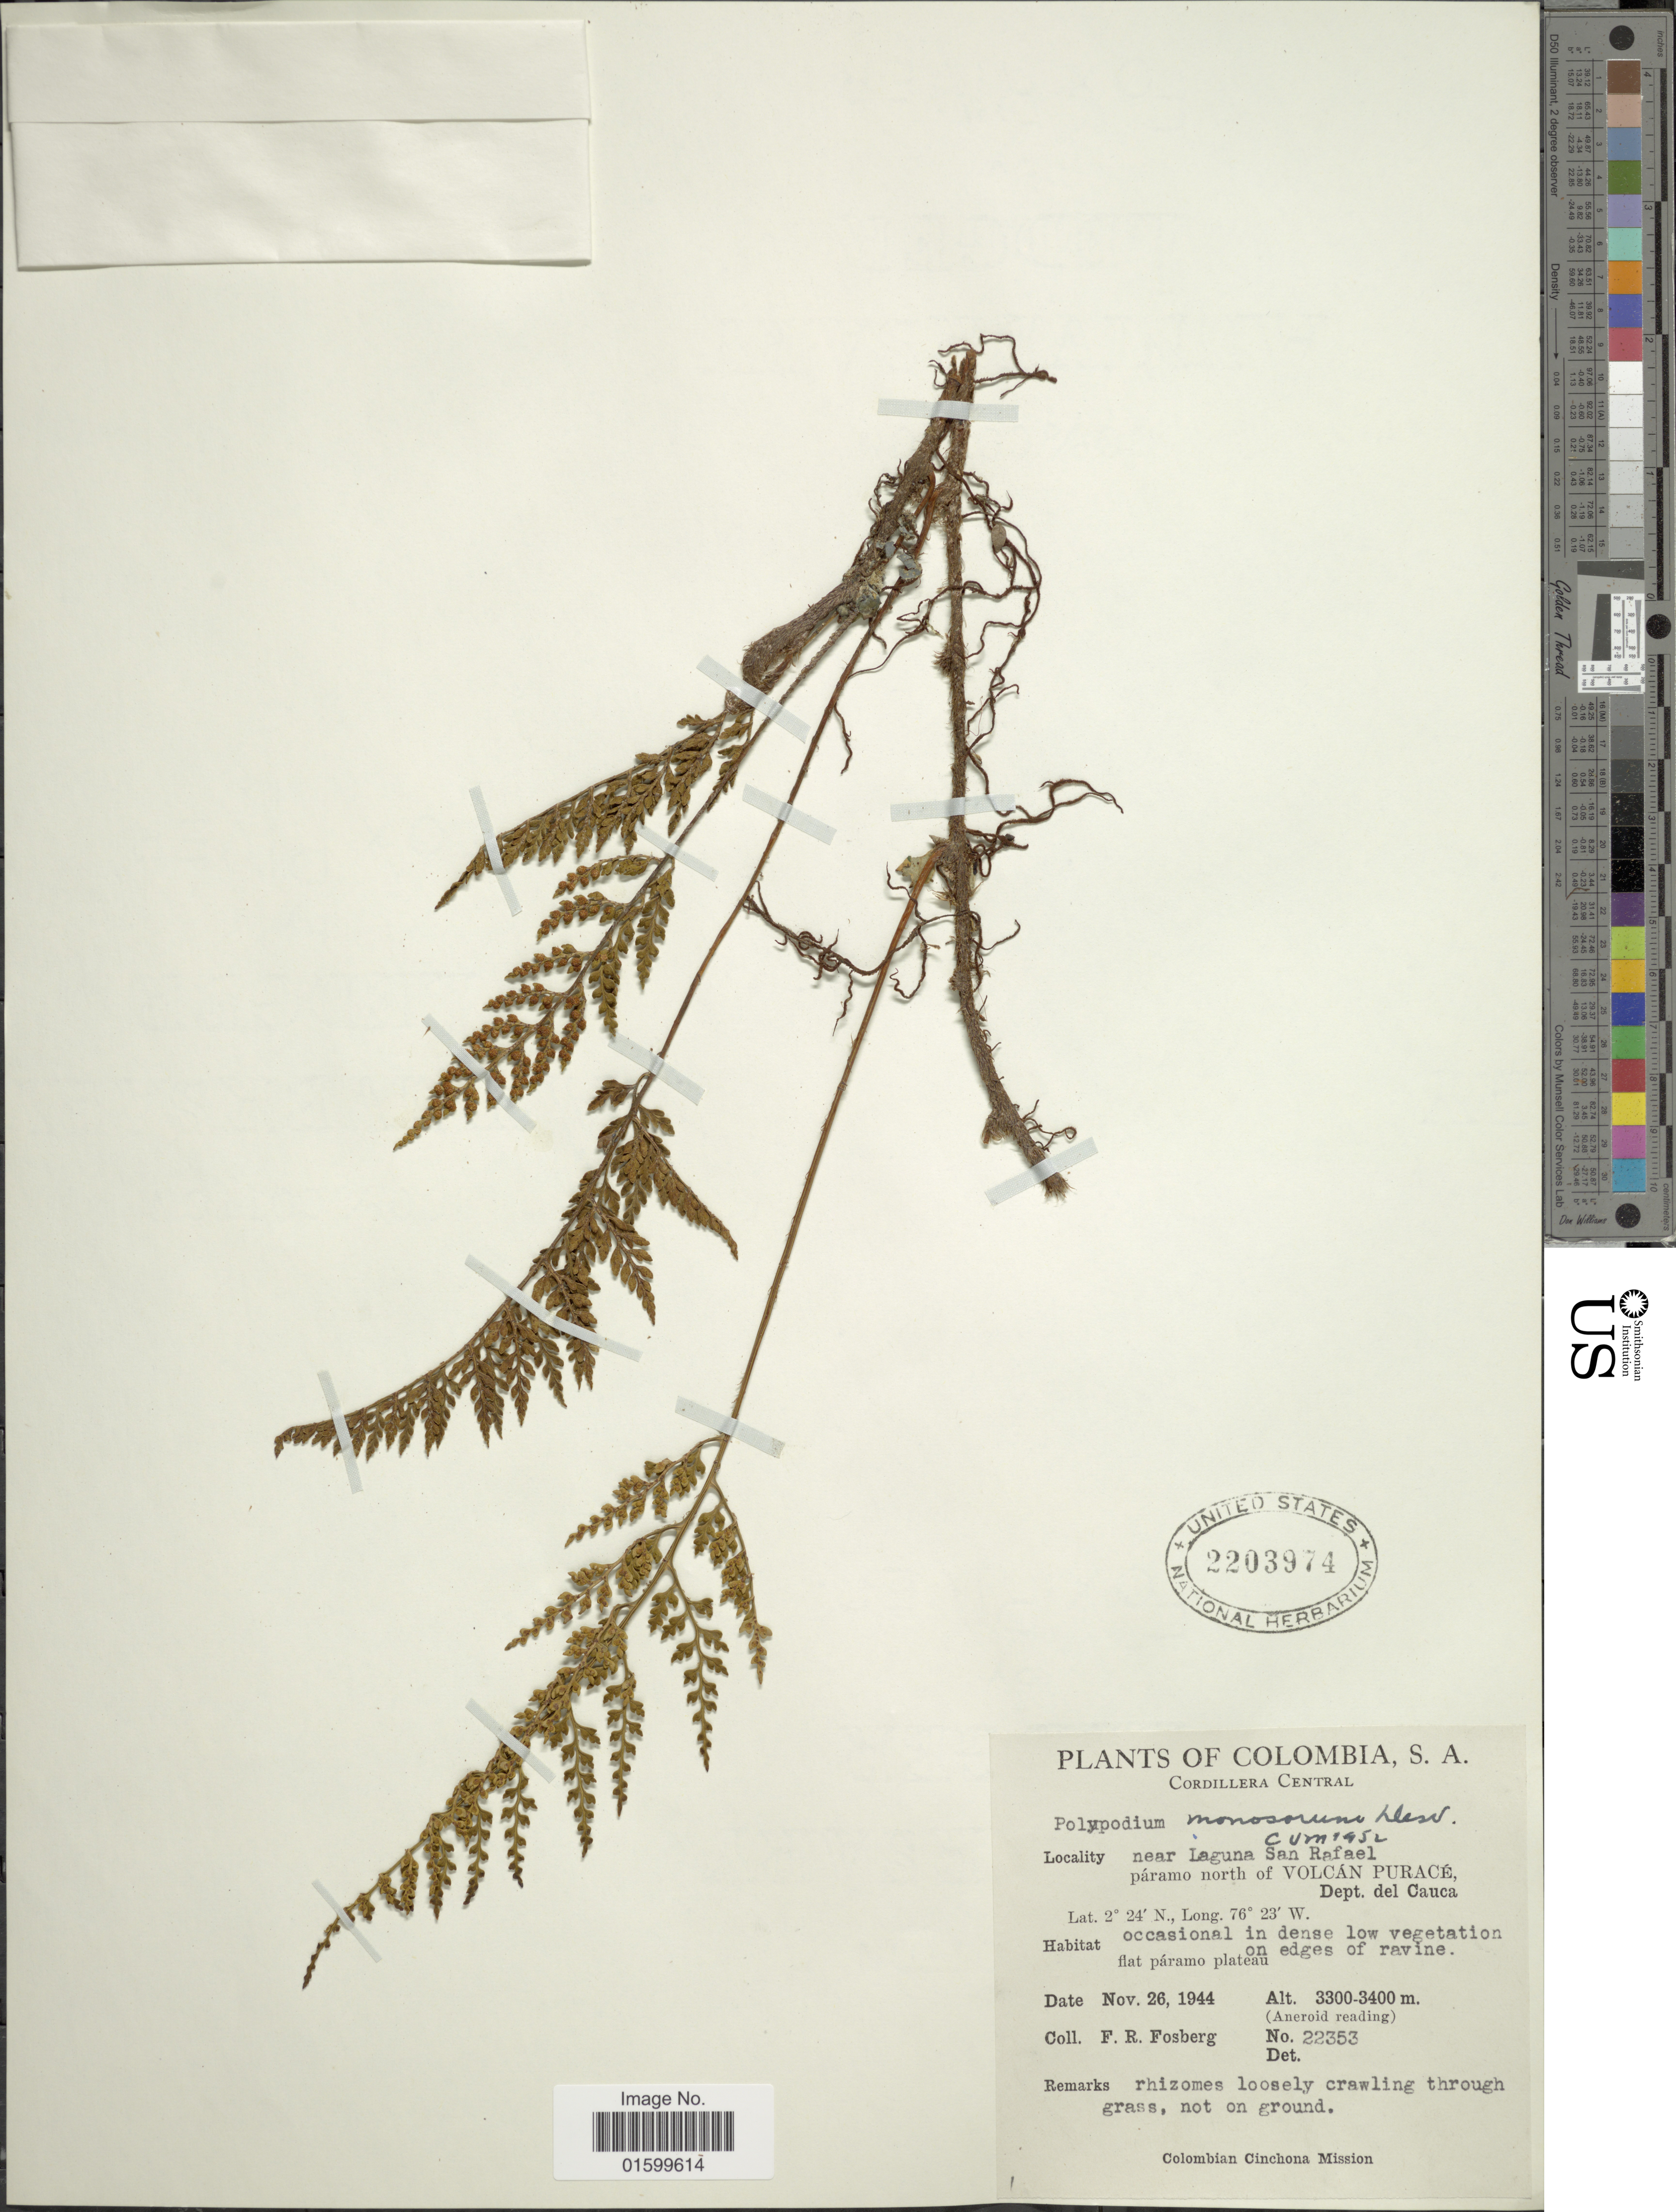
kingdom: Plantae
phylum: Tracheophyta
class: Polypodiopsida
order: Polypodiales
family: Polypodiaceae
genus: Pleopeltis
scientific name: Pleopeltis monosora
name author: (Desv.) A.R. Sm.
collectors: F. R. Fosberg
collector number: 22353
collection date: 1944-11-26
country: Colombia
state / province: Cauca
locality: Colombia, S. A., Cordillera Central, near Laguna San Rafael, paramo north of Volcan Purace, Dept. del Cauca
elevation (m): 3300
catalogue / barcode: US 2203974